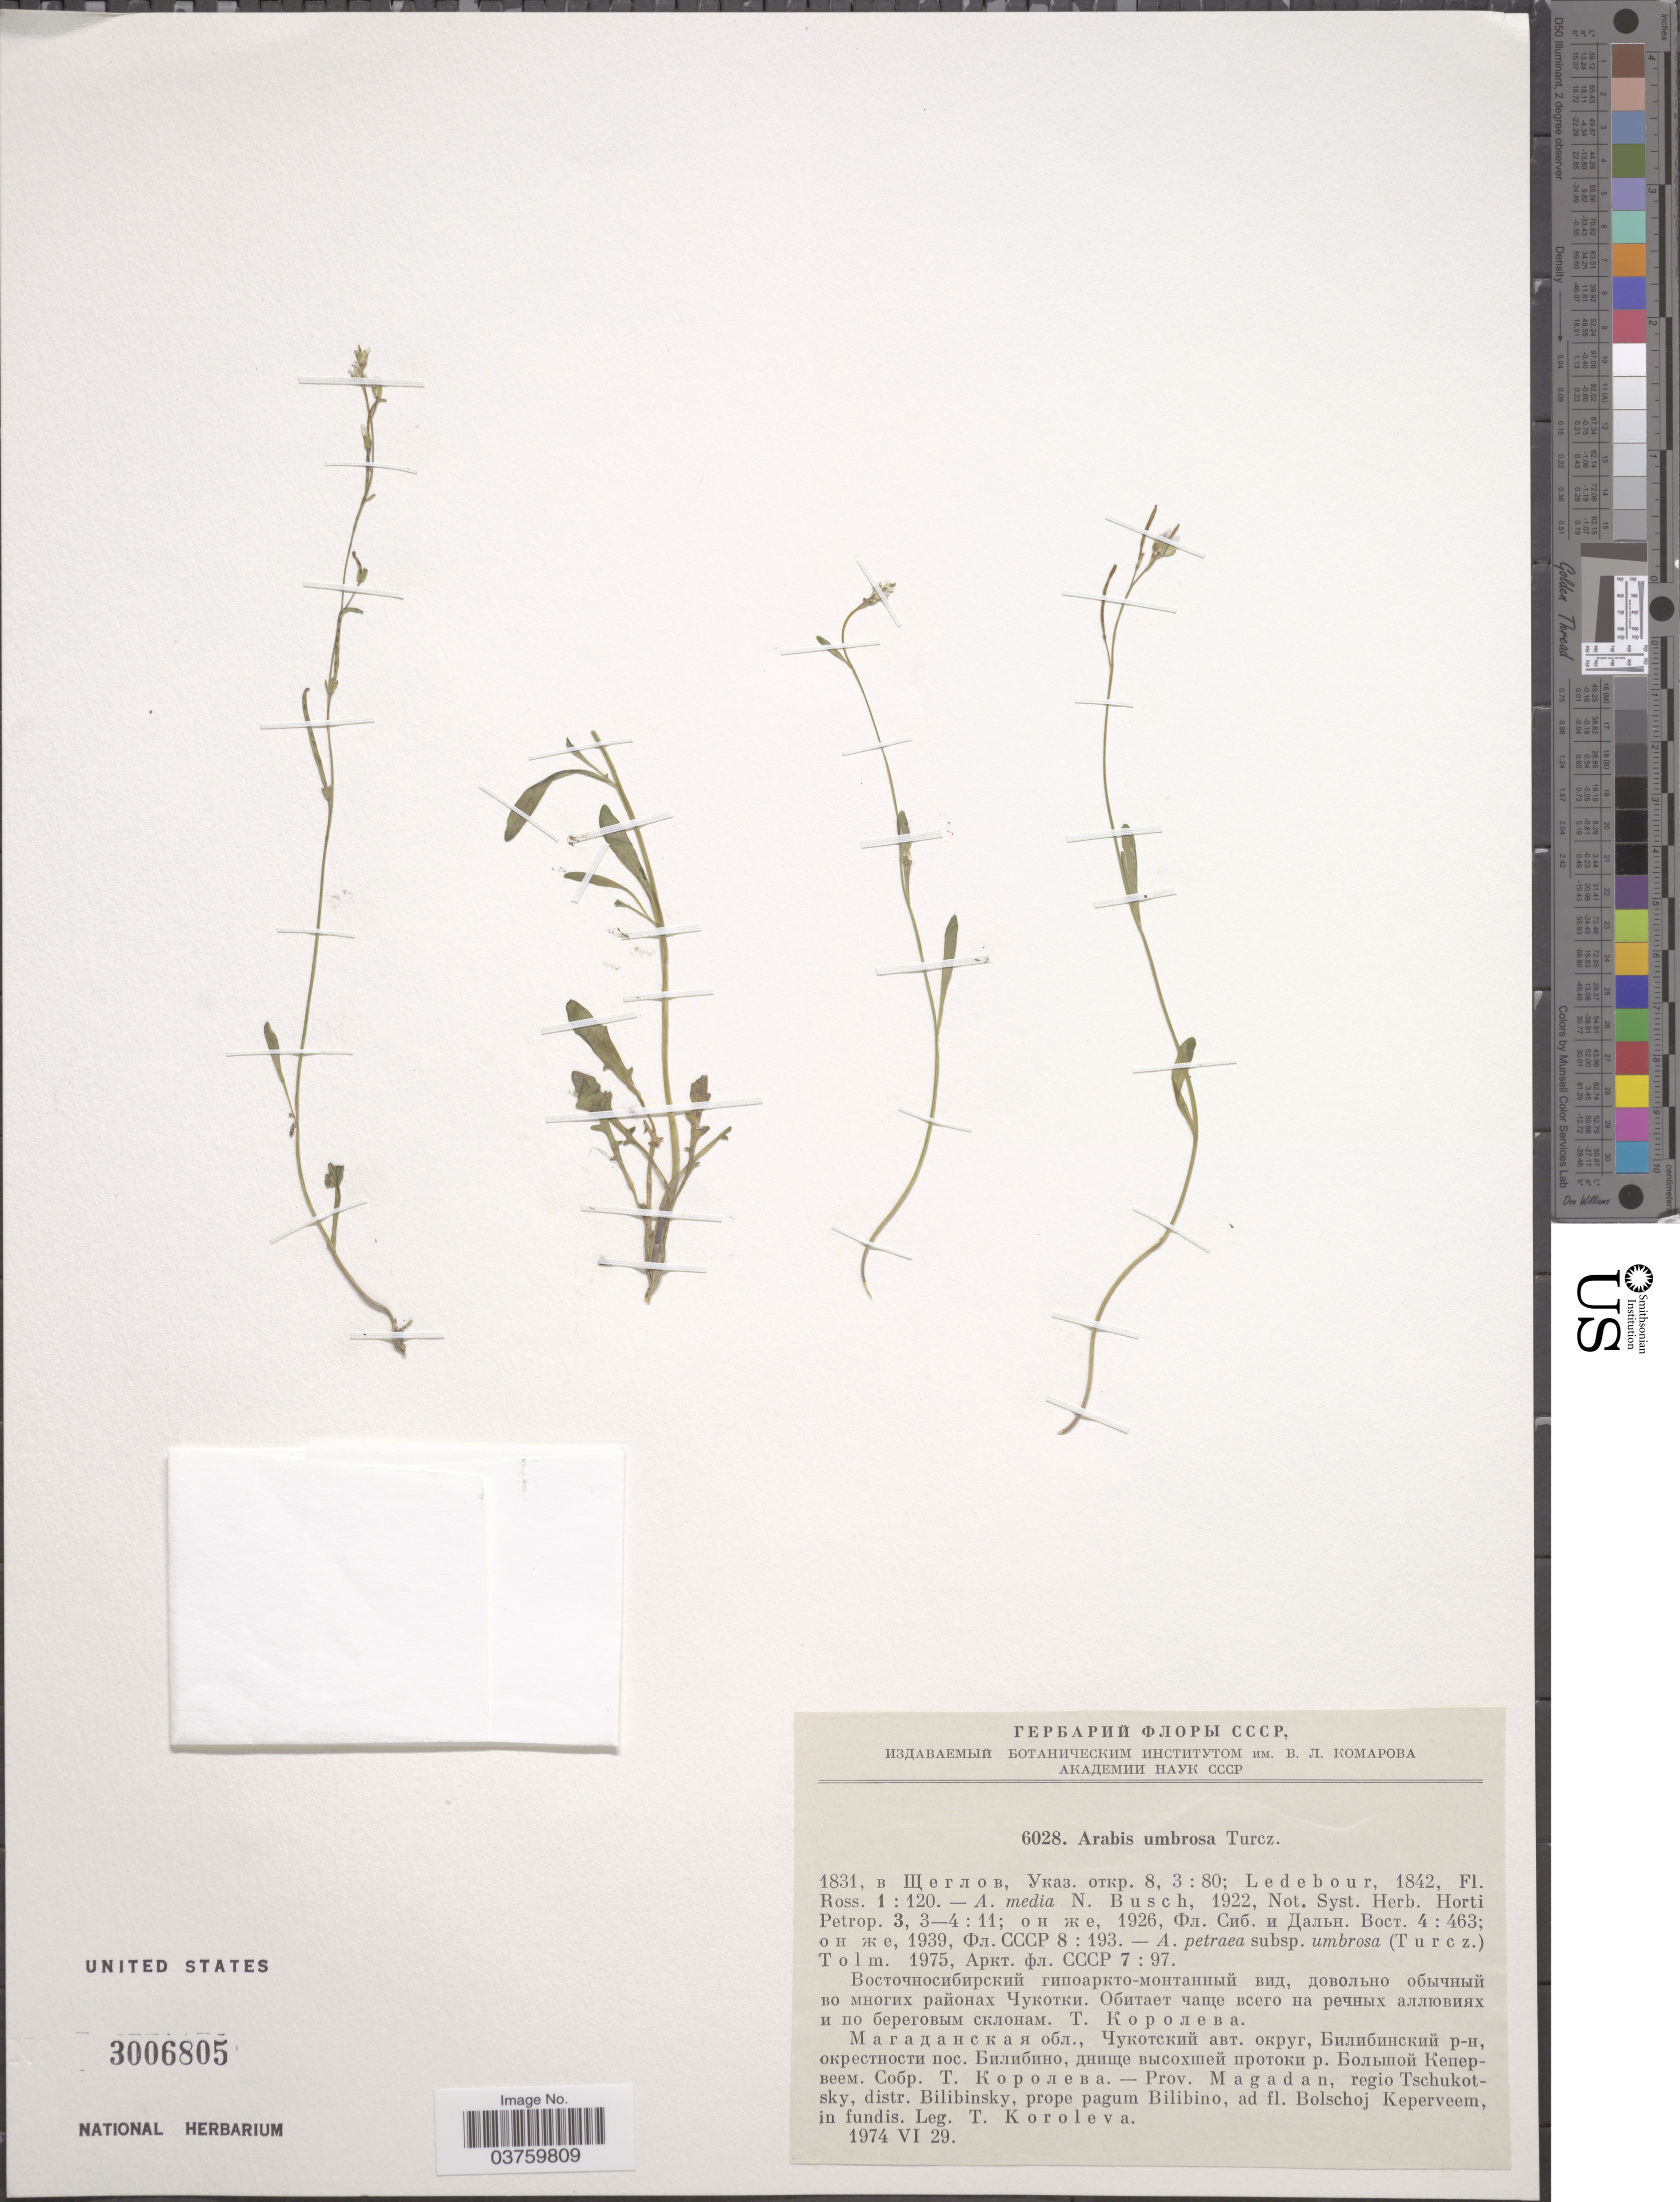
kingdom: Plantae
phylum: Tracheophyta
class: Magnoliopsida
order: Brassicales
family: Brassicaceae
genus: Arabis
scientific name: Arabis umbrosa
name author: Turcz. ex Steud.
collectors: T. Koroleva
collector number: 6028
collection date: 1974-06-29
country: Russian Federation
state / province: Magadan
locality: Regio Tschukotsky, distr. Bilibinsky, prope pagum Bilibino, ad fl. Bolschoj Keperveem, in fundis.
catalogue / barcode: US 3006805